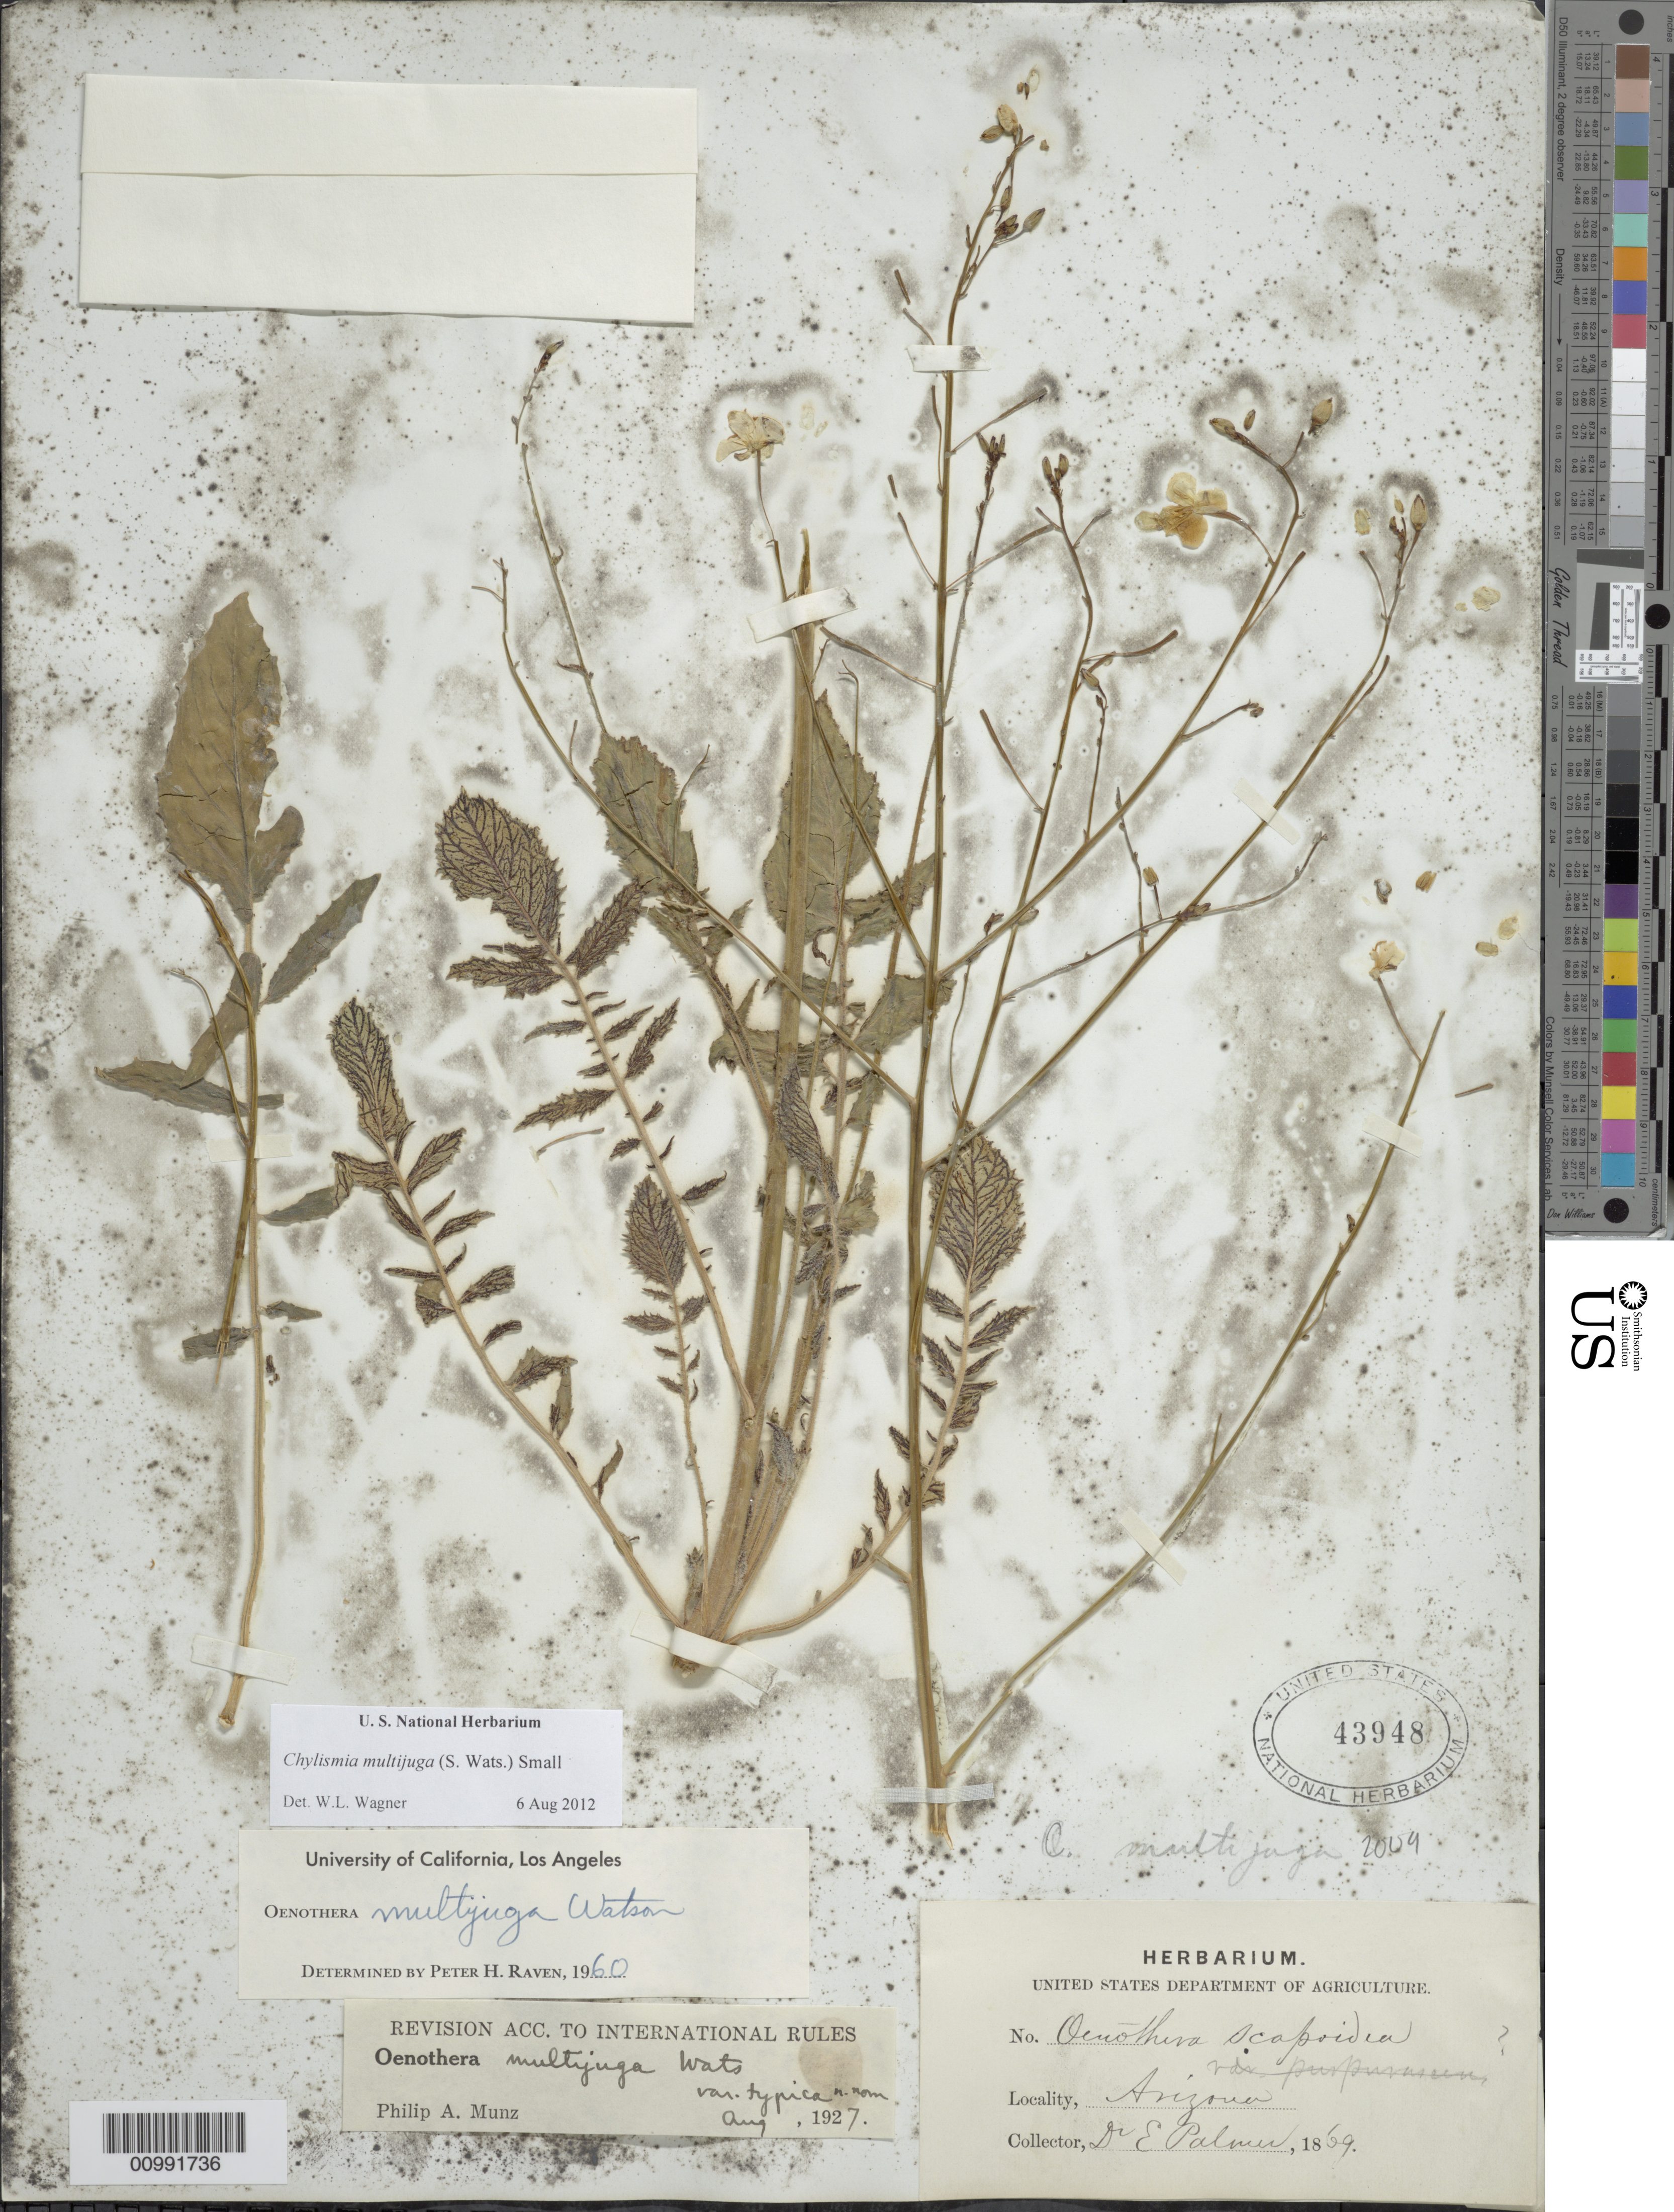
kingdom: Plantae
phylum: Tracheophyta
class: Magnoliopsida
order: Myrtales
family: Onagraceae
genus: Chylismia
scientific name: Chylismia multijuga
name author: (S. Watson) Small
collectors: D. E. Palmer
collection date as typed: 1869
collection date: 1869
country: United States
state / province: Arizona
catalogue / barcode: US 43948